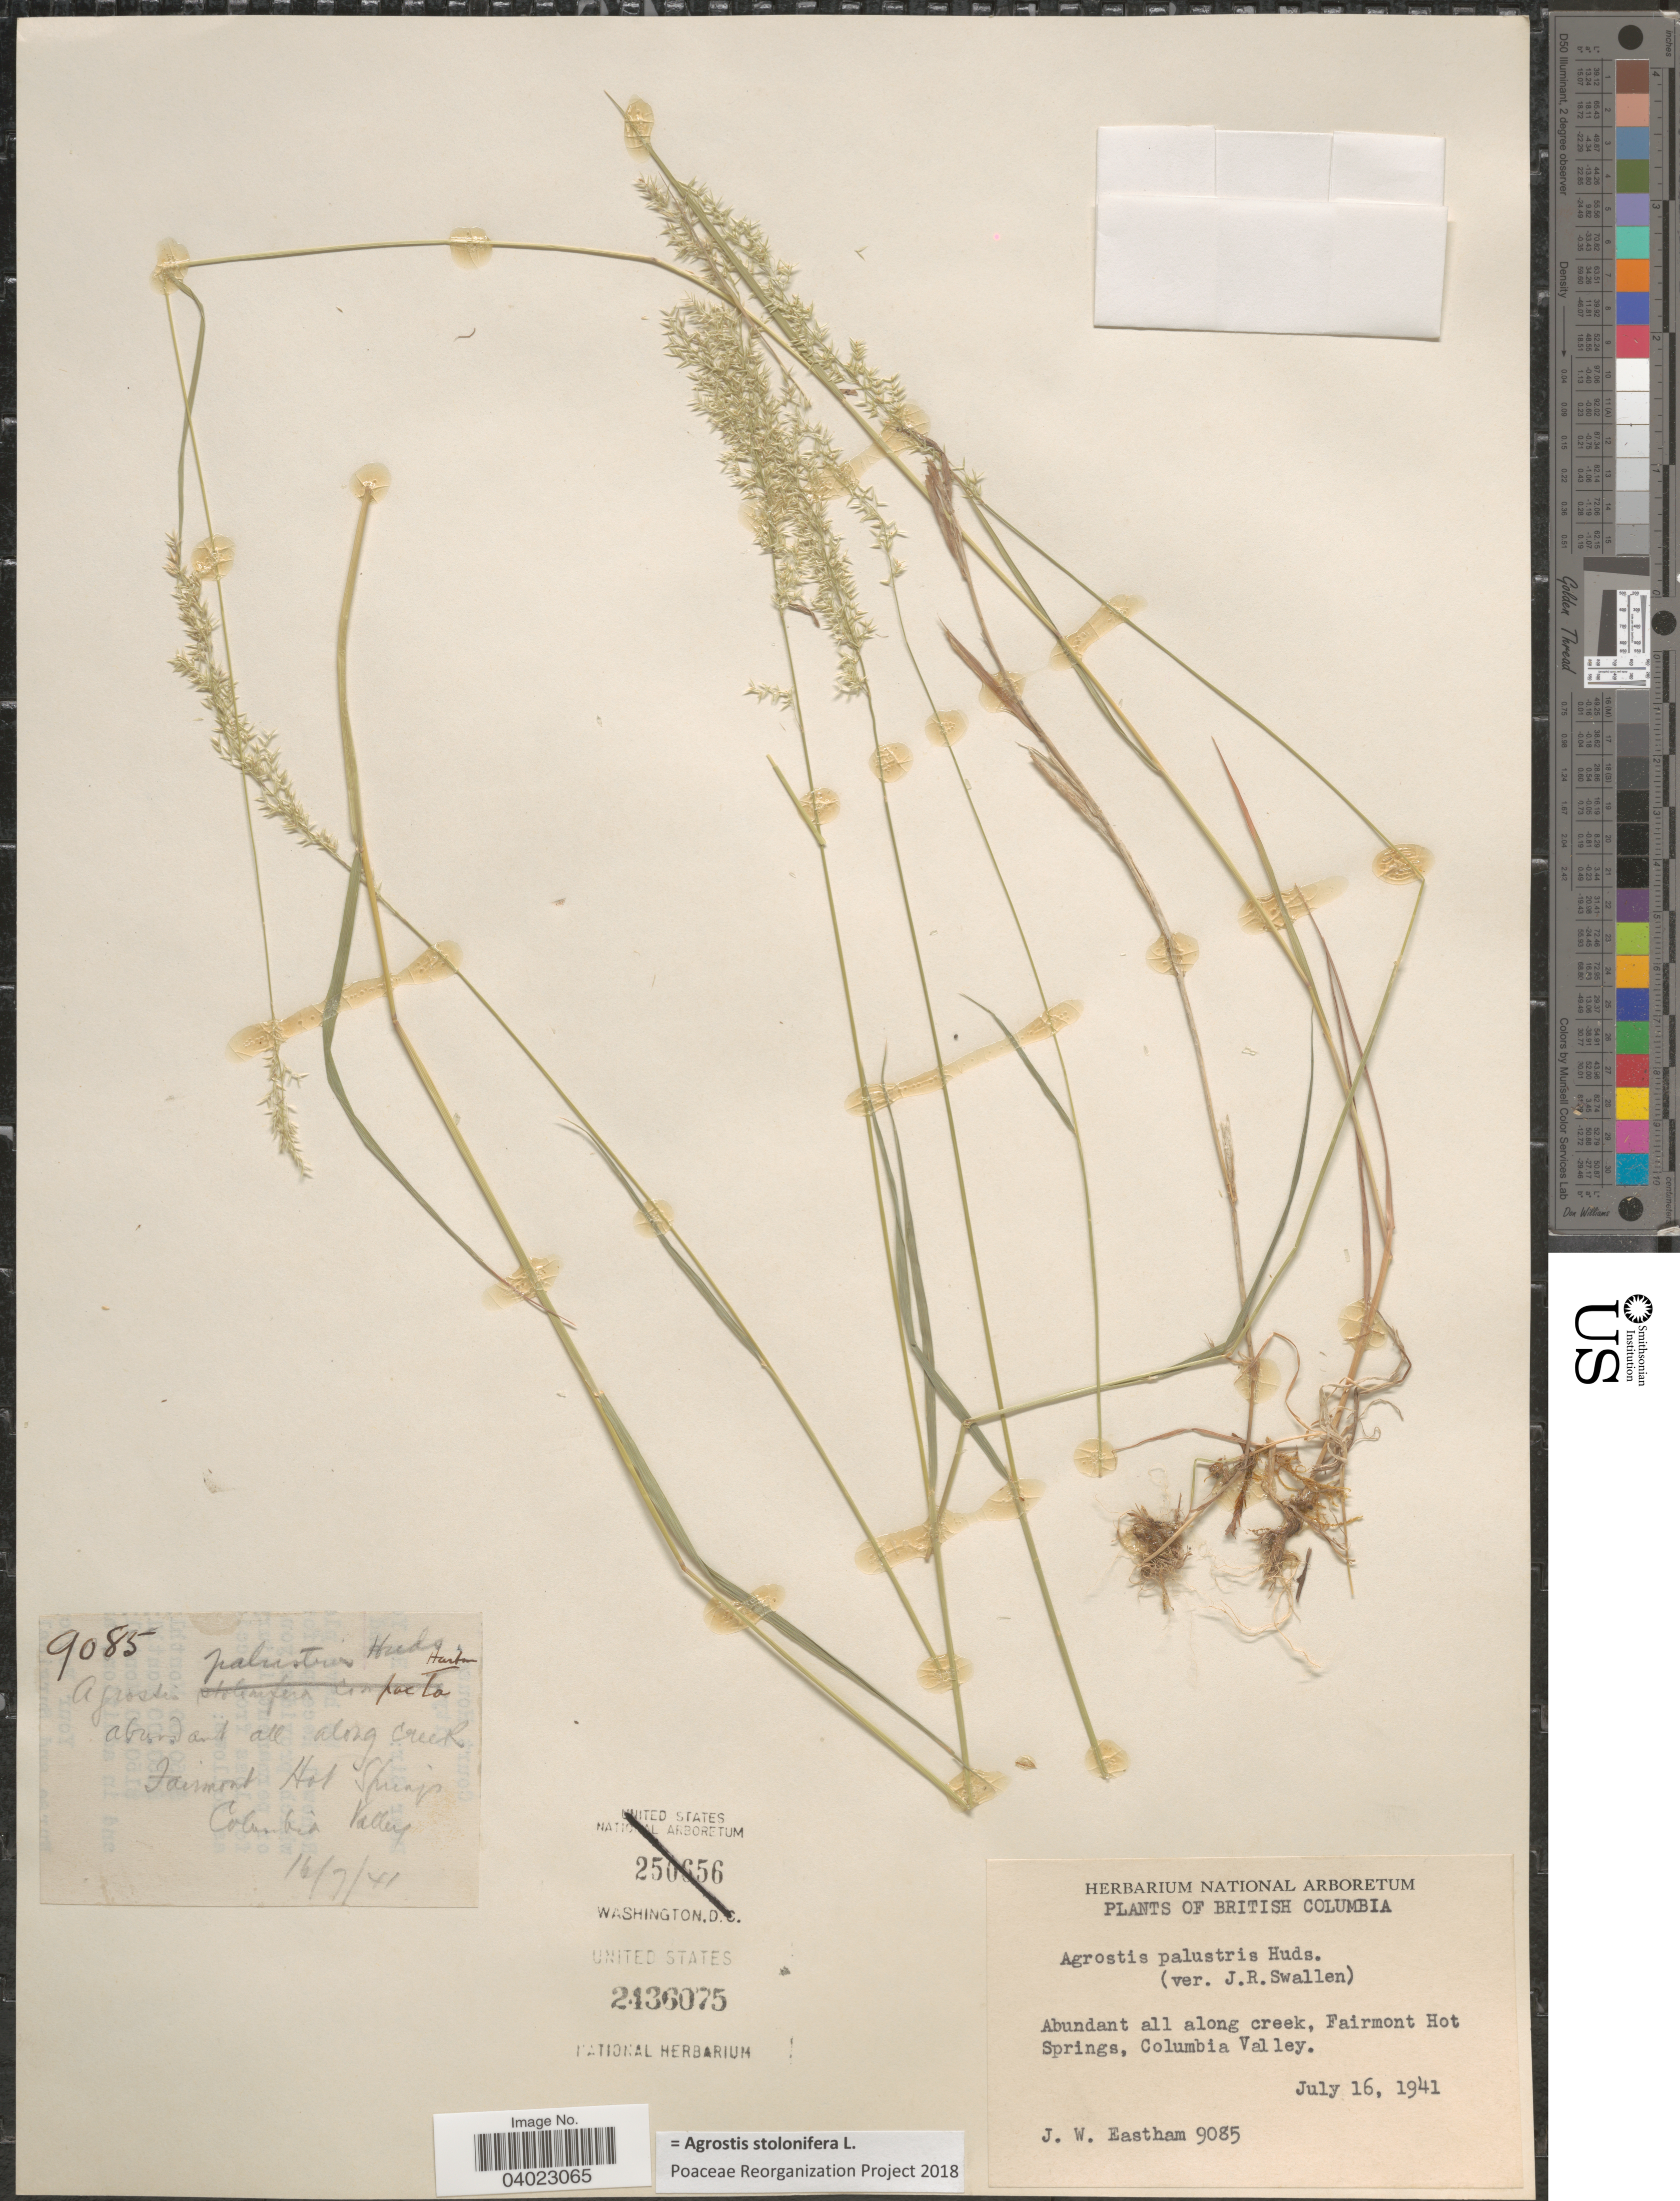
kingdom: Plantae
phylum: Tracheophyta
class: Liliopsida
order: Poales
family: Poaceae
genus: Agrostis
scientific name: Agrostis stolonifera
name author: L.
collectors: J. Eastham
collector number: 9085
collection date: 1941-07-16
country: Canada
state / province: British Columbia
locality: All along creek, Fairmont Hot Springs, Columbia Valley.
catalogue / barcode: US 2436075